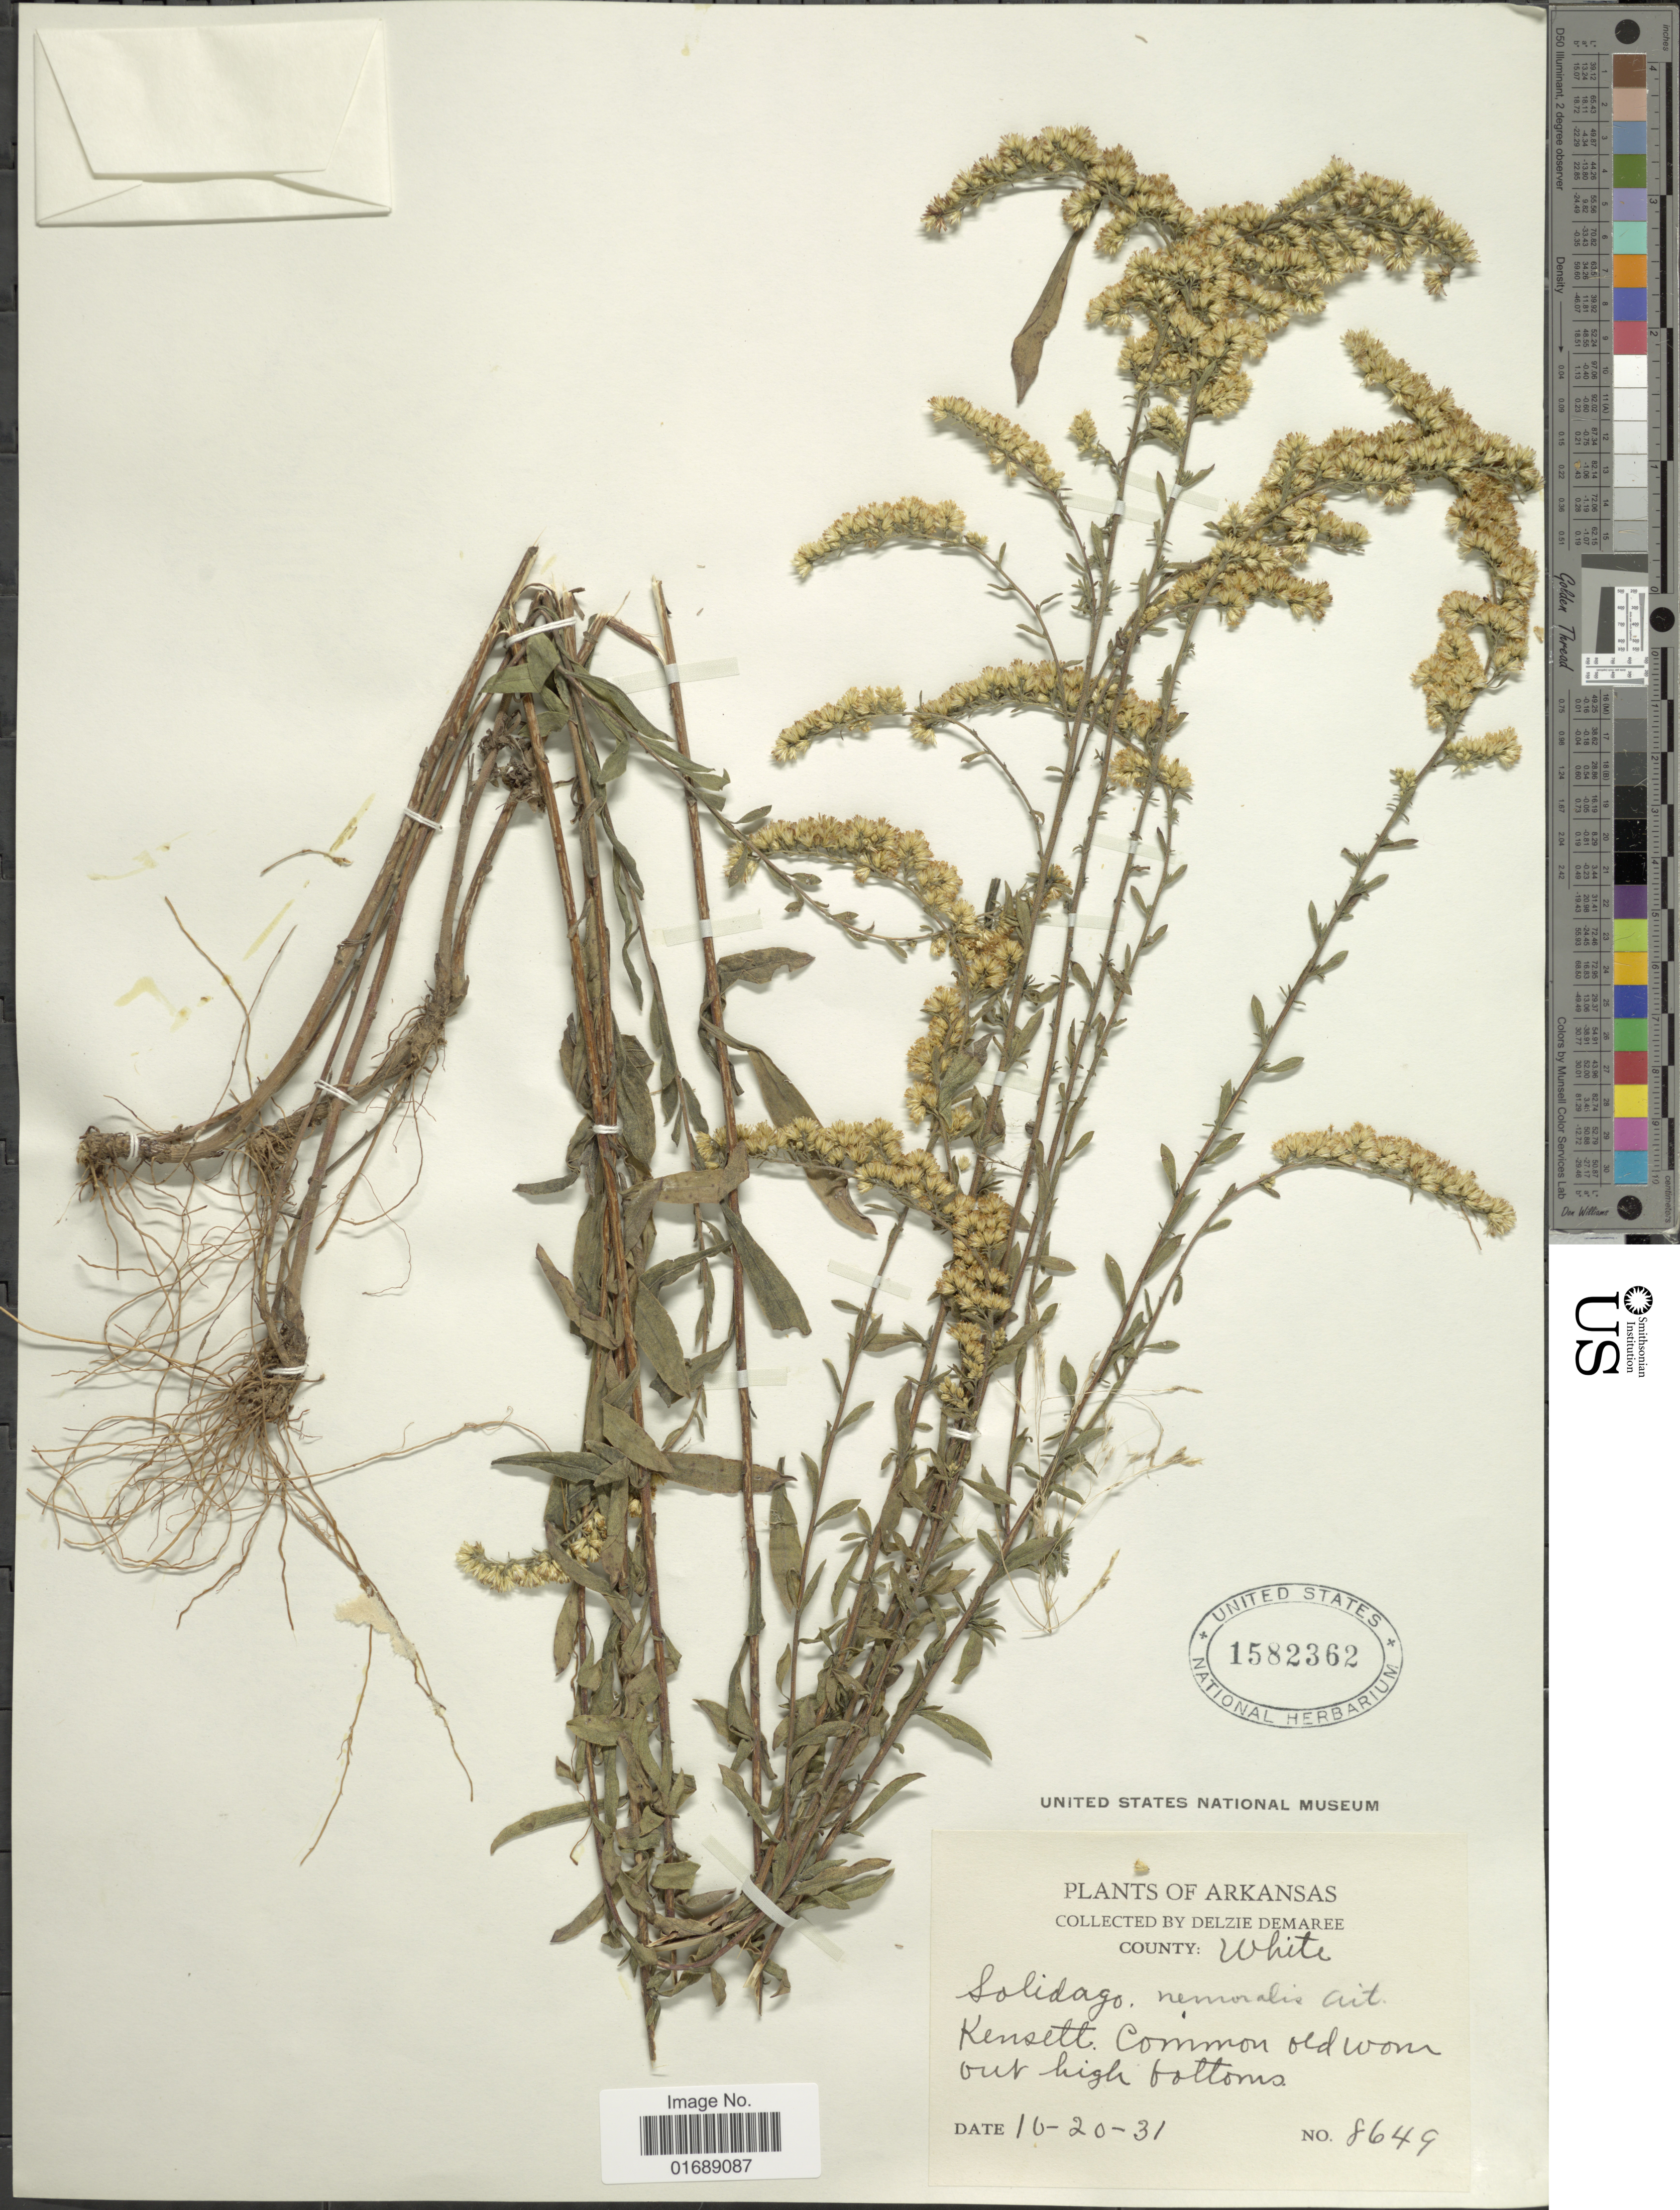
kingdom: Plantae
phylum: Tracheophyta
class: Magnoliopsida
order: Asterales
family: Asteraceae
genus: Solidago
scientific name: Solidago nemoralis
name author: Aiton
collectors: D. Demaree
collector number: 8649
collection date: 1931-10-20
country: United States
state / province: Arkansas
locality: County: White, Kensett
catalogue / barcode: US 1582362